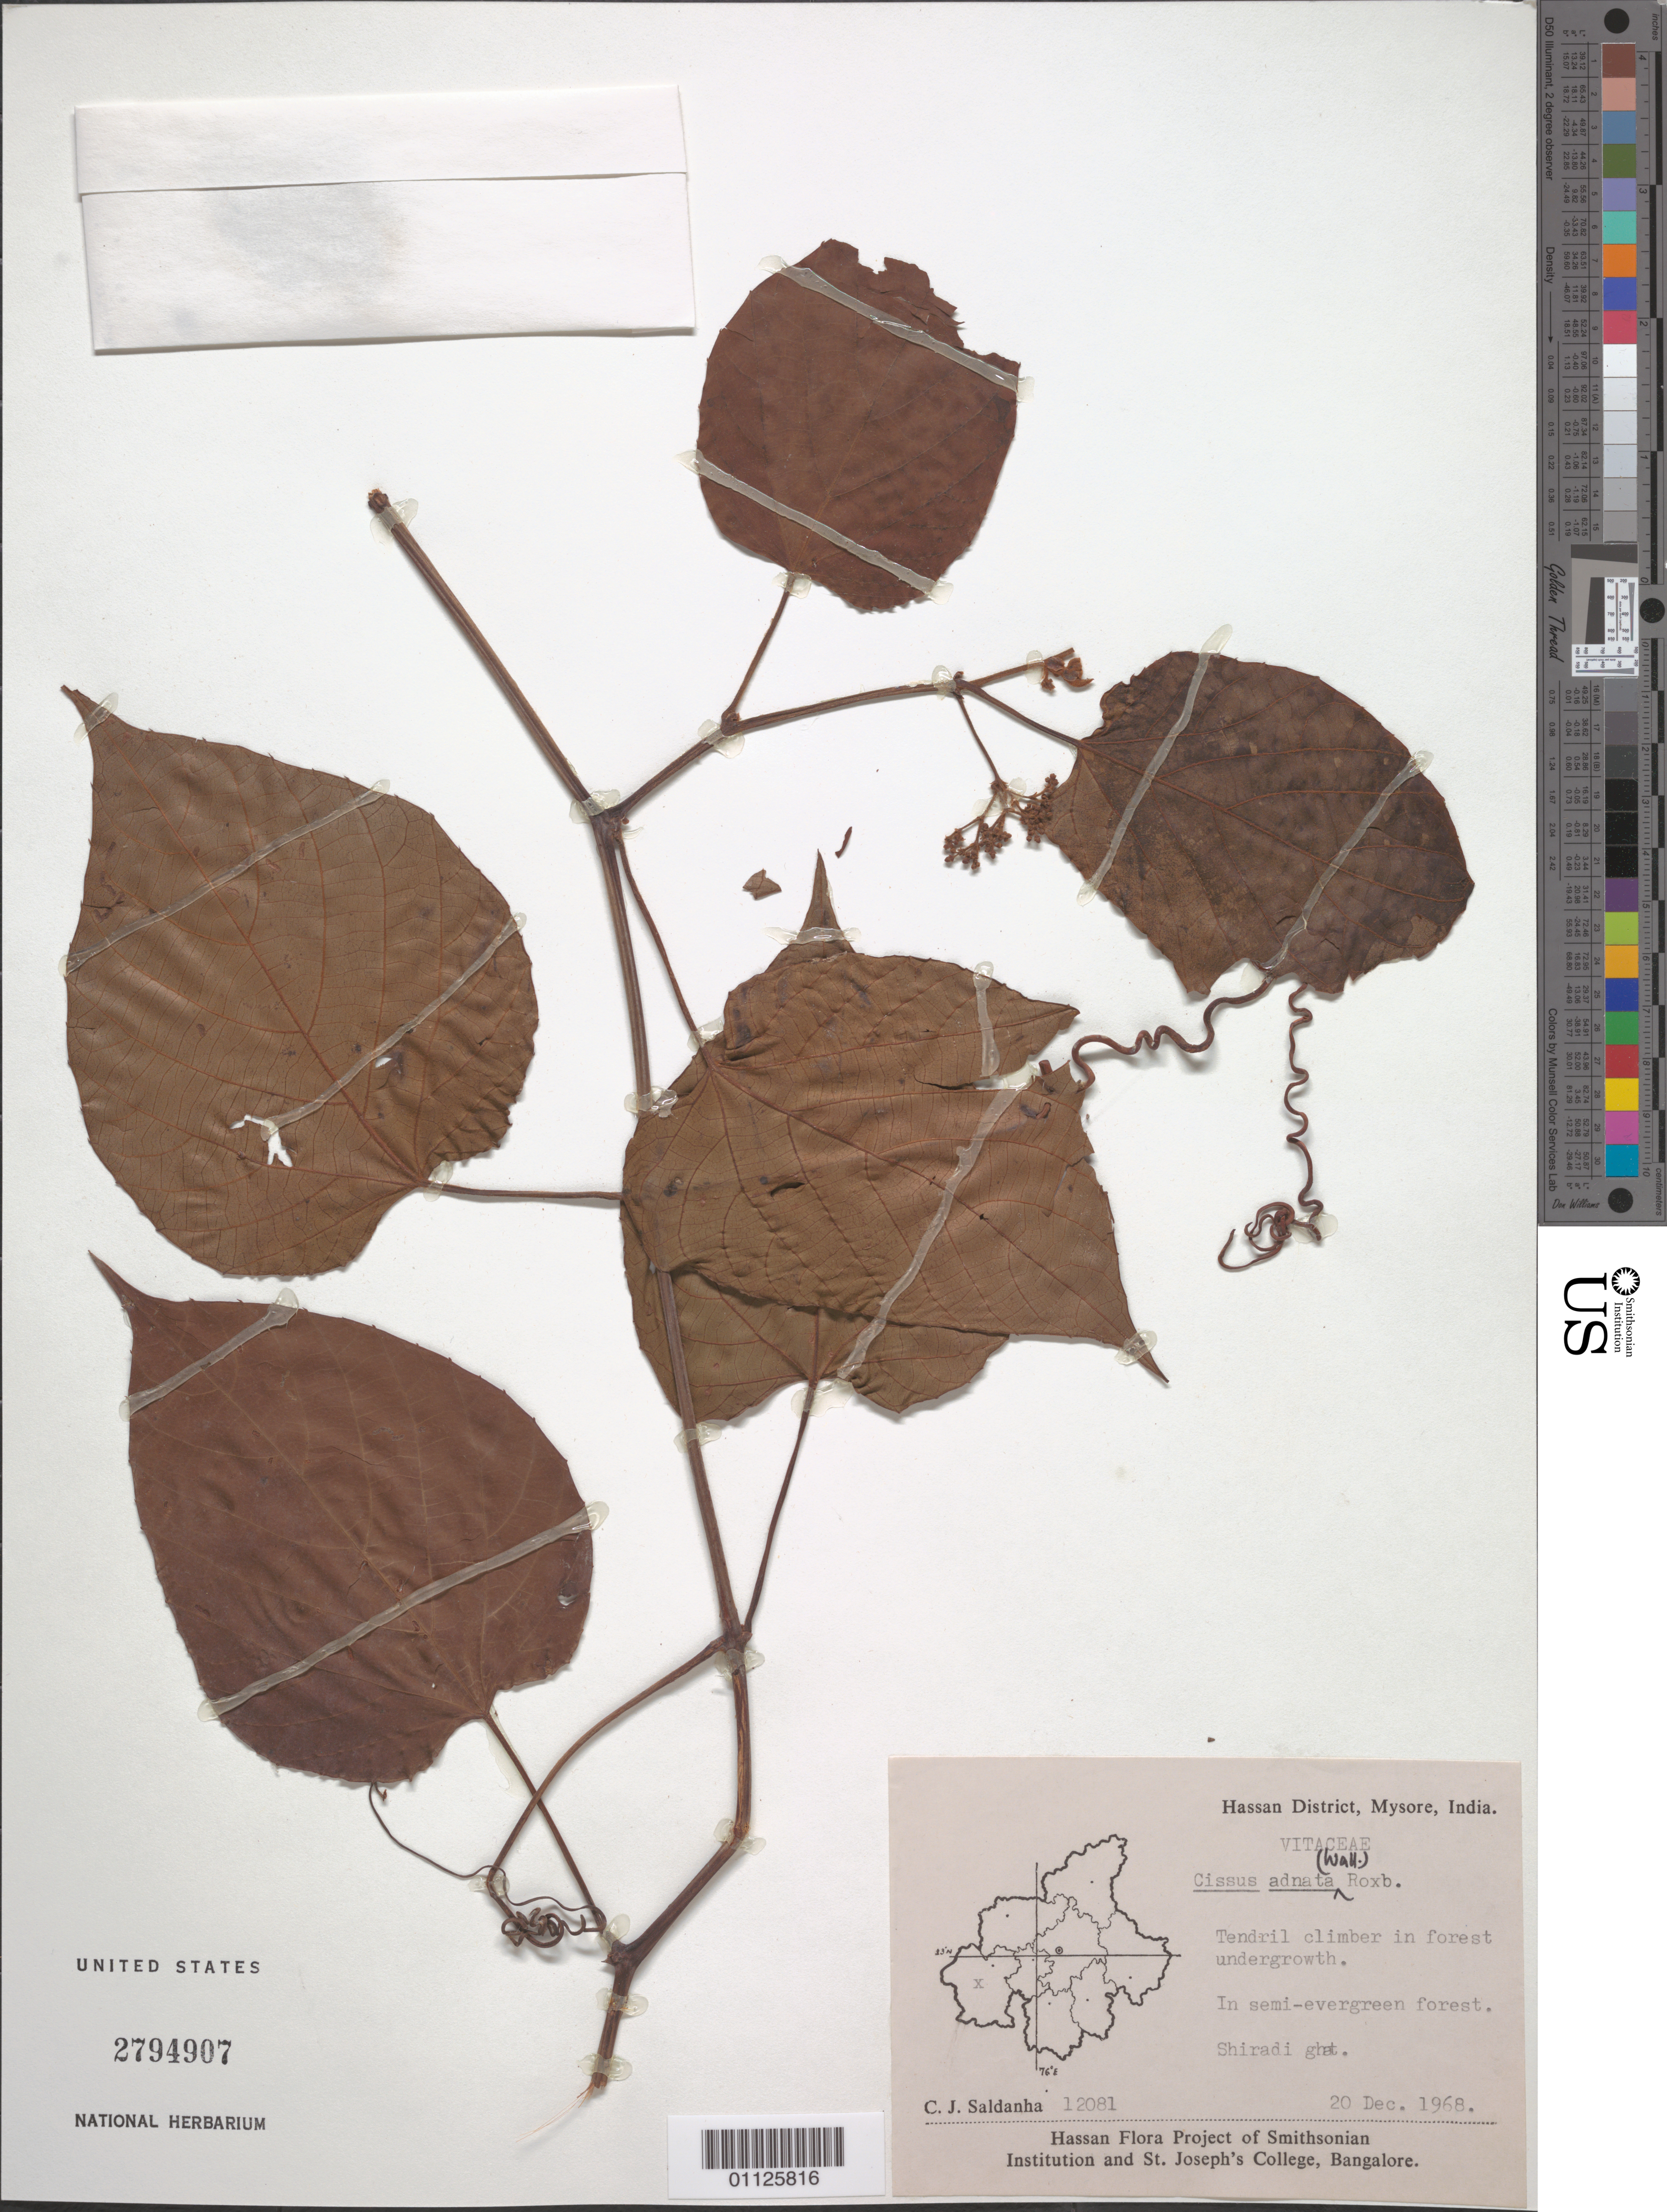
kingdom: Plantae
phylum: Tracheophyta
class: Magnoliopsida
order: Vitales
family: Vitaceae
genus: Cissus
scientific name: Cissus adnata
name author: Roxb.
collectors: C. J. Saldanha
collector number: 12081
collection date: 1968-12-20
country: India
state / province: Karnataka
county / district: Mysore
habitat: Tendril climber in forest undergrowth.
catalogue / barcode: US 2794907